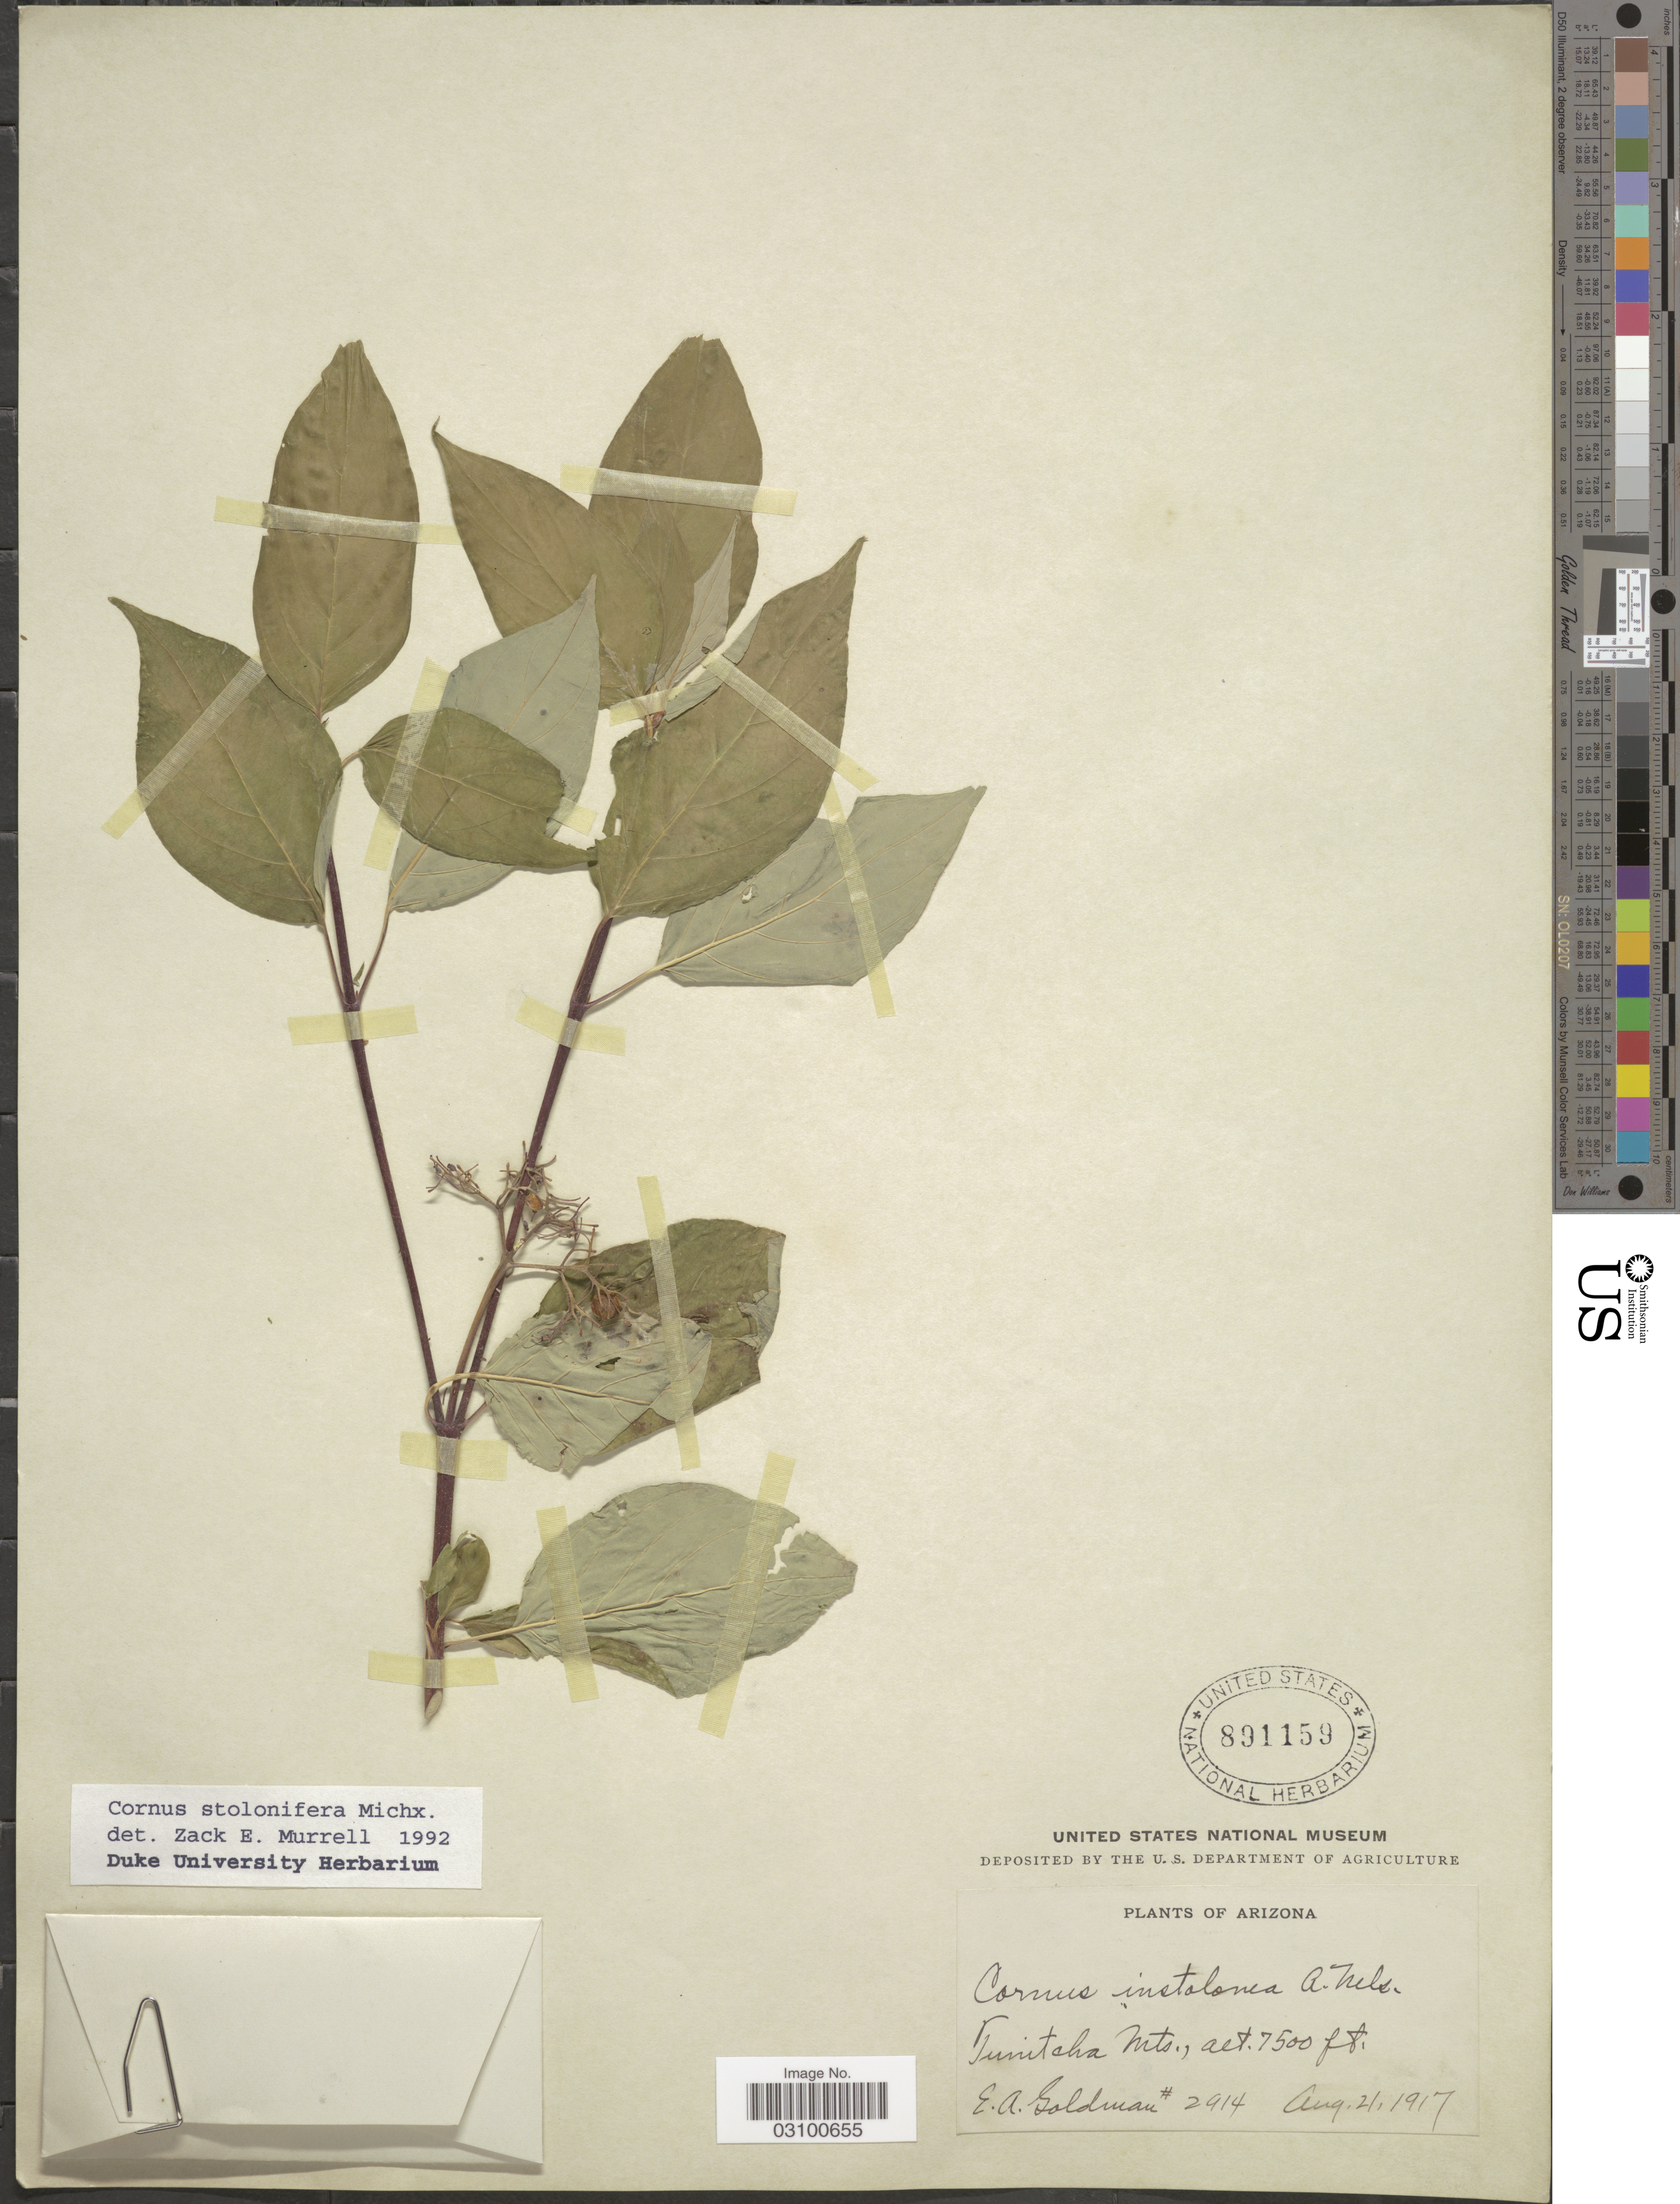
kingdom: Plantae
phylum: Tracheophyta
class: Magnoliopsida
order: Cornales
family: Cornaceae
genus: Cornus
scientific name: Cornus sericea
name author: L.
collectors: E. A. Goldman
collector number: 2914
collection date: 1917-08-21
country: United States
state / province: Arizona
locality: Tunitcha Mts.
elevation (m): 2286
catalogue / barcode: US 891159